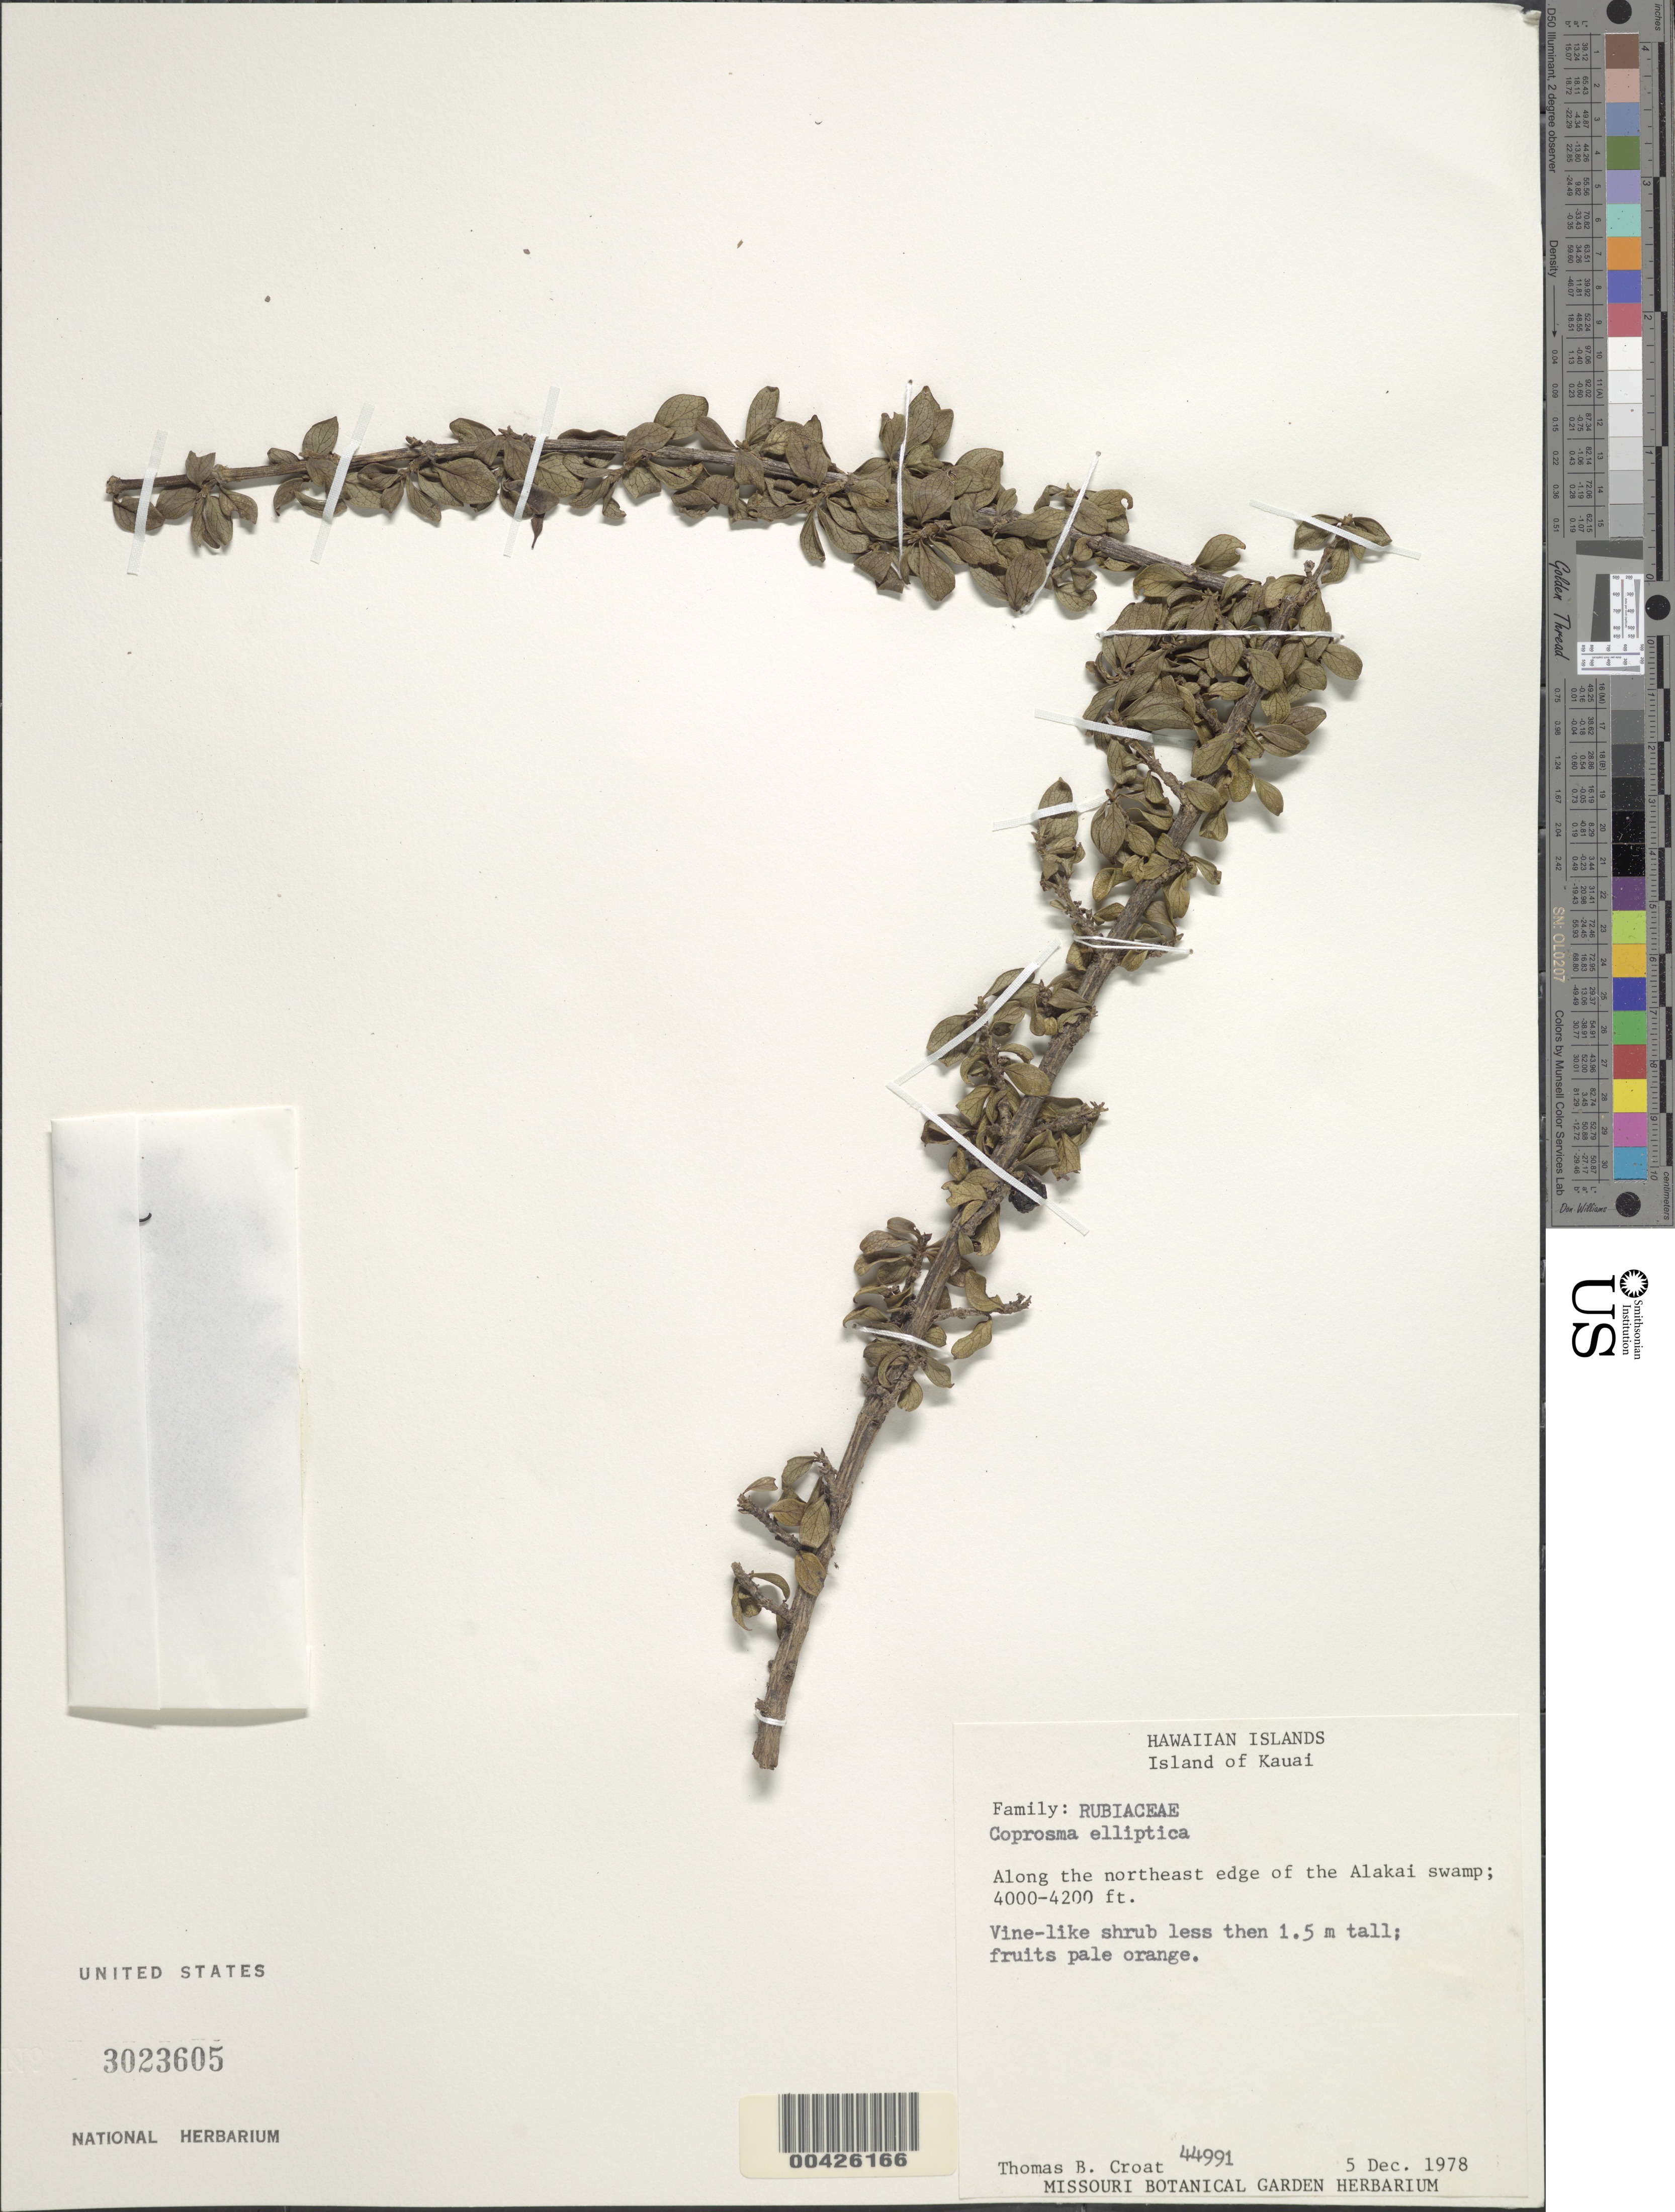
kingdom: Plantae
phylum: Tracheophyta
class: Magnoliopsida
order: Gentianales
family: Rubiaceae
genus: Coprosma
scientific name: Coprosma elliptica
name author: W.R.B. Oliv.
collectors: T. B. Croat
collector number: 44991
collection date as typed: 5 Dec 1978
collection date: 1978-12-05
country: United States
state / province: Hawaii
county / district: Kauai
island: Kaua'i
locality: Along the NE edge of the Alakai swamp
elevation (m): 1219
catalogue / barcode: US 3023605